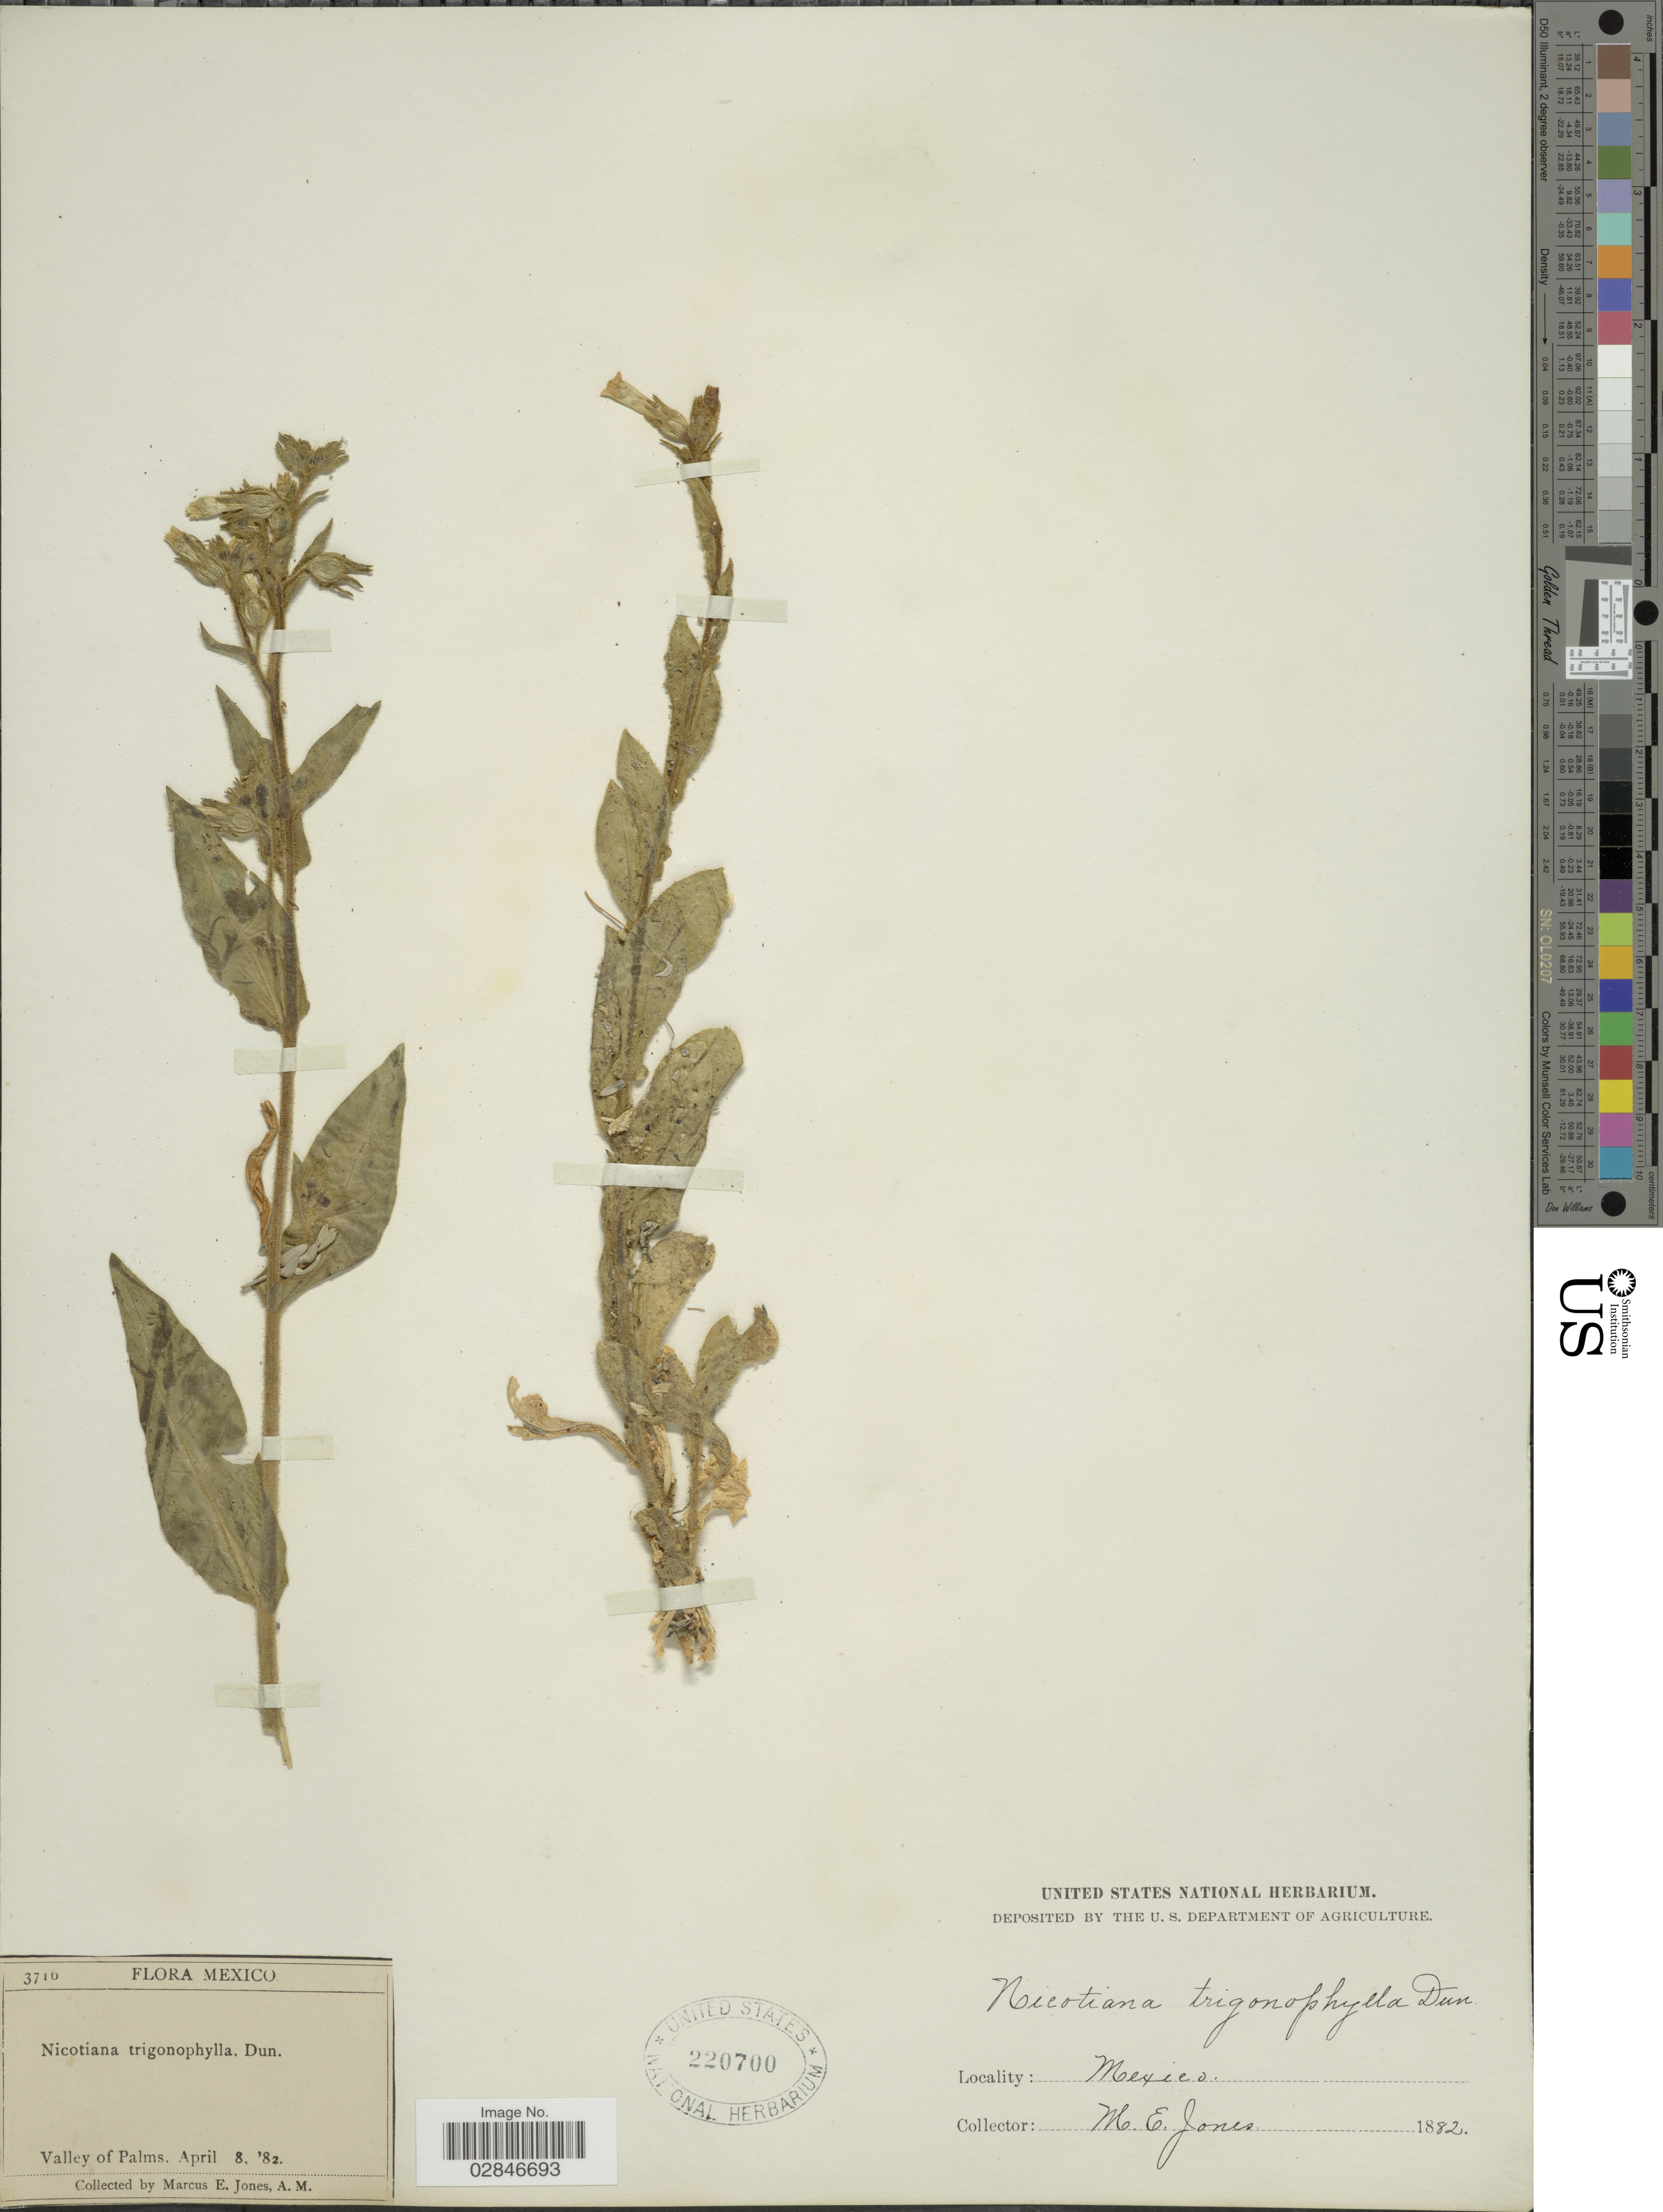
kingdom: Plantae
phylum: Tracheophyta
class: Magnoliopsida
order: Solanales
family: Solanaceae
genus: Nicotiana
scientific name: Nicotiana trigonophylla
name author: Dunal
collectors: M. E. Jones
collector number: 3716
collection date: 1882-04-08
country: Mexico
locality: Valley of Palms.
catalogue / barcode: US 220700